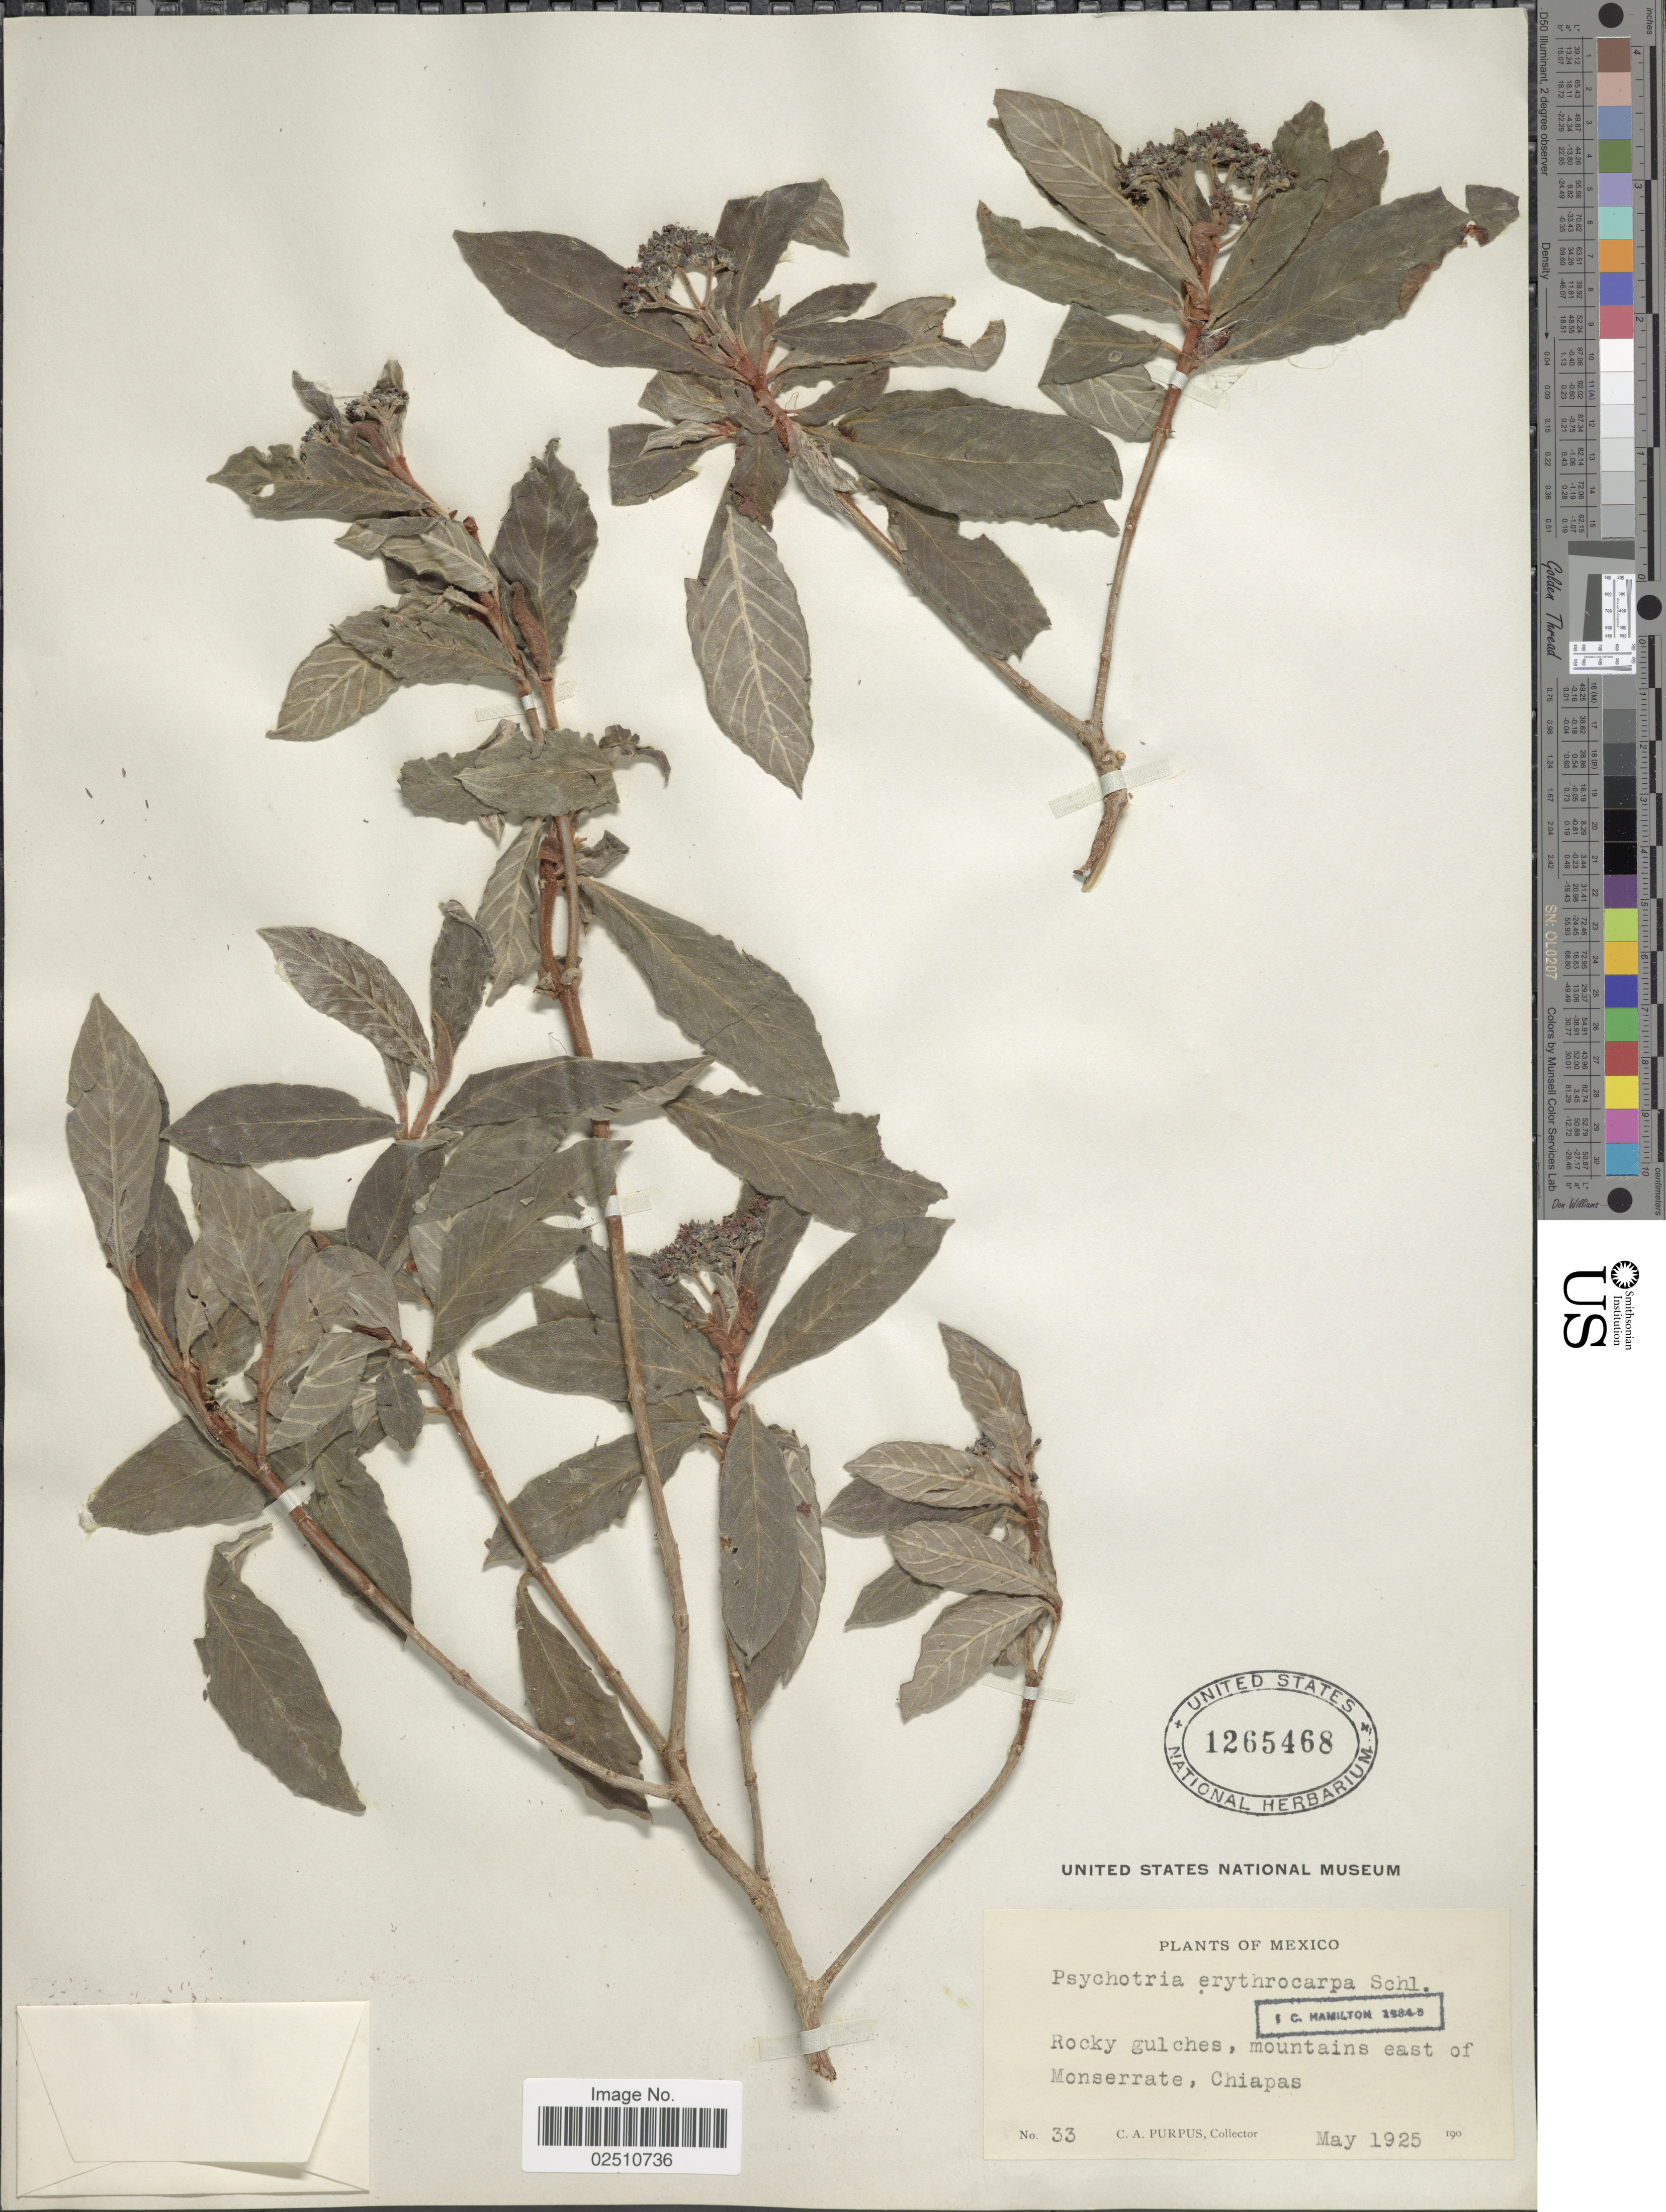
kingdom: Plantae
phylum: Tracheophyta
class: Magnoliopsida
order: Gentianales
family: Rubiaceae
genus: Psychotria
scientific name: Psychotria erythrocarpa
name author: Schltdl.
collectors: C. A. Purpus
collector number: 33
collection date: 1925-05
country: Mexico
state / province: Chiapas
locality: Mountains east of Monserrate, Chiapas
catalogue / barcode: US 1265468